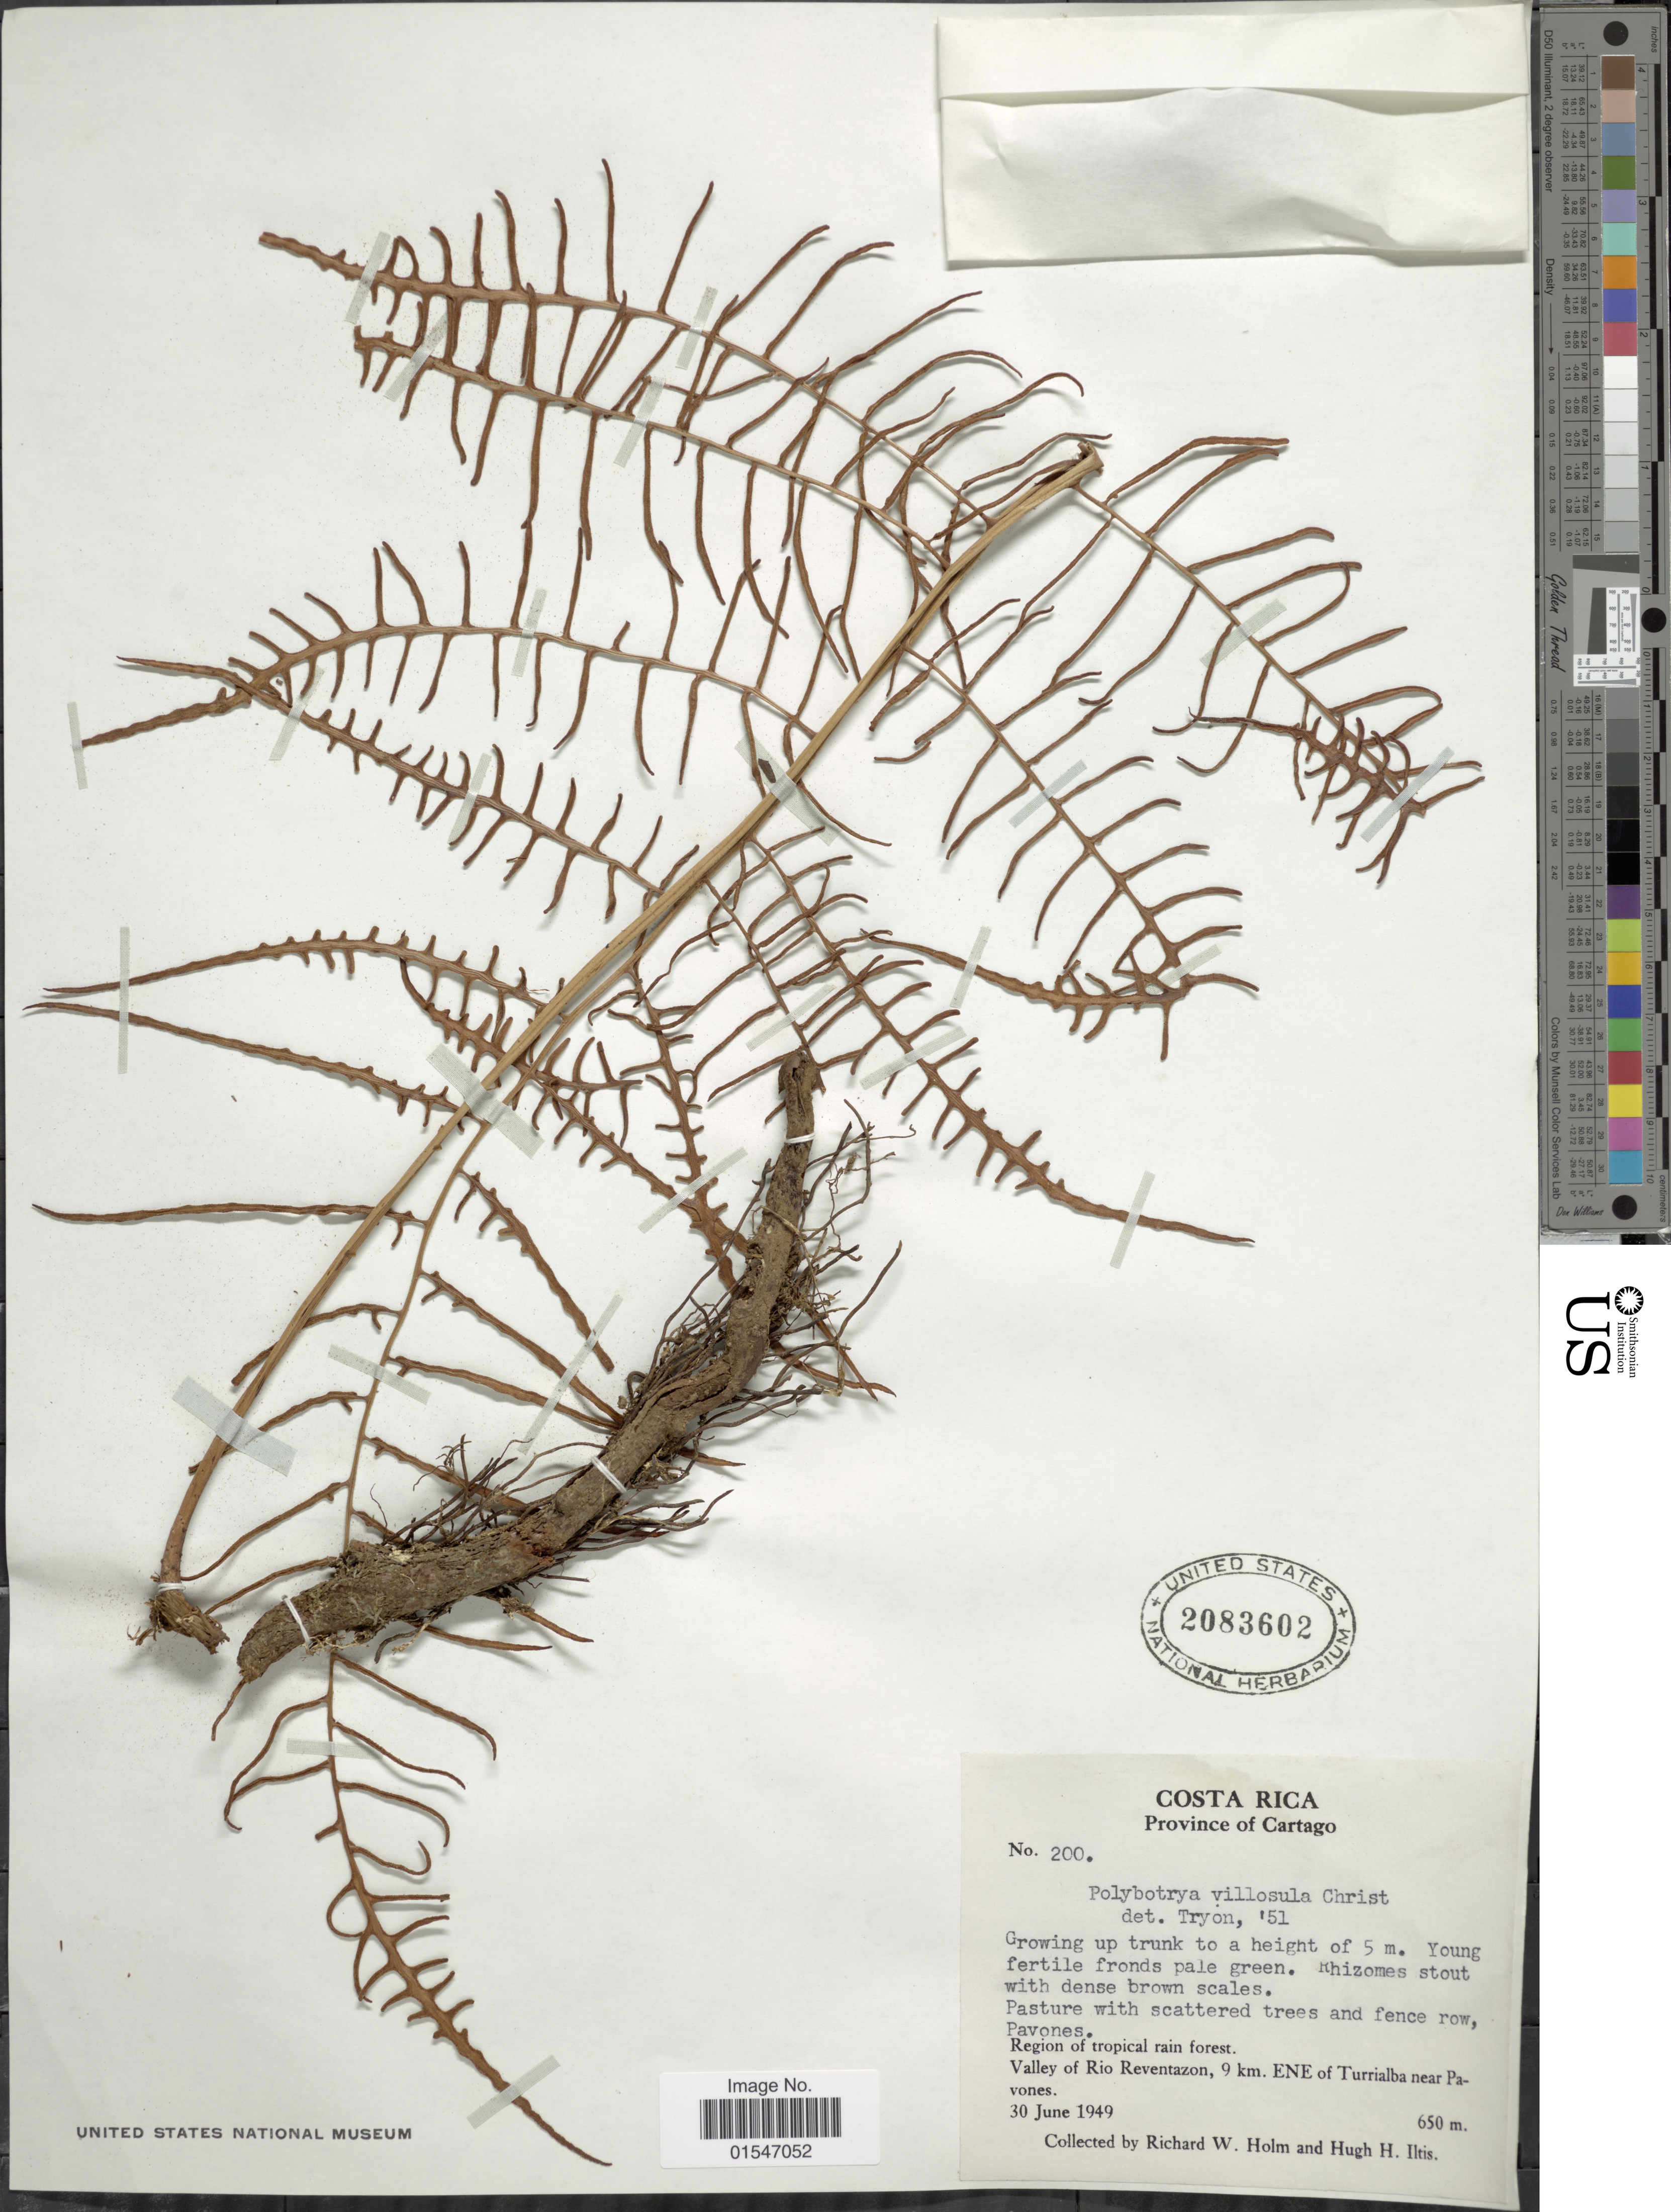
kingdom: Plantae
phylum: Tracheophyta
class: Polypodiopsida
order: Polypodiales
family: Dryopteridaceae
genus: Polybotrya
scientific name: Polybotrya caudata f. villosa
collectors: R. W. Holm & H. H. Iltis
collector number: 200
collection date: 1949-06-30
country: Costa Rica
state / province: Cartago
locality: Province of Cartago. Region of tropical rain forest, Valley of Rio Reventazon, 9 km. ENE of Turrialba near Pavones.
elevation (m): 650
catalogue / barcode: US 2083602